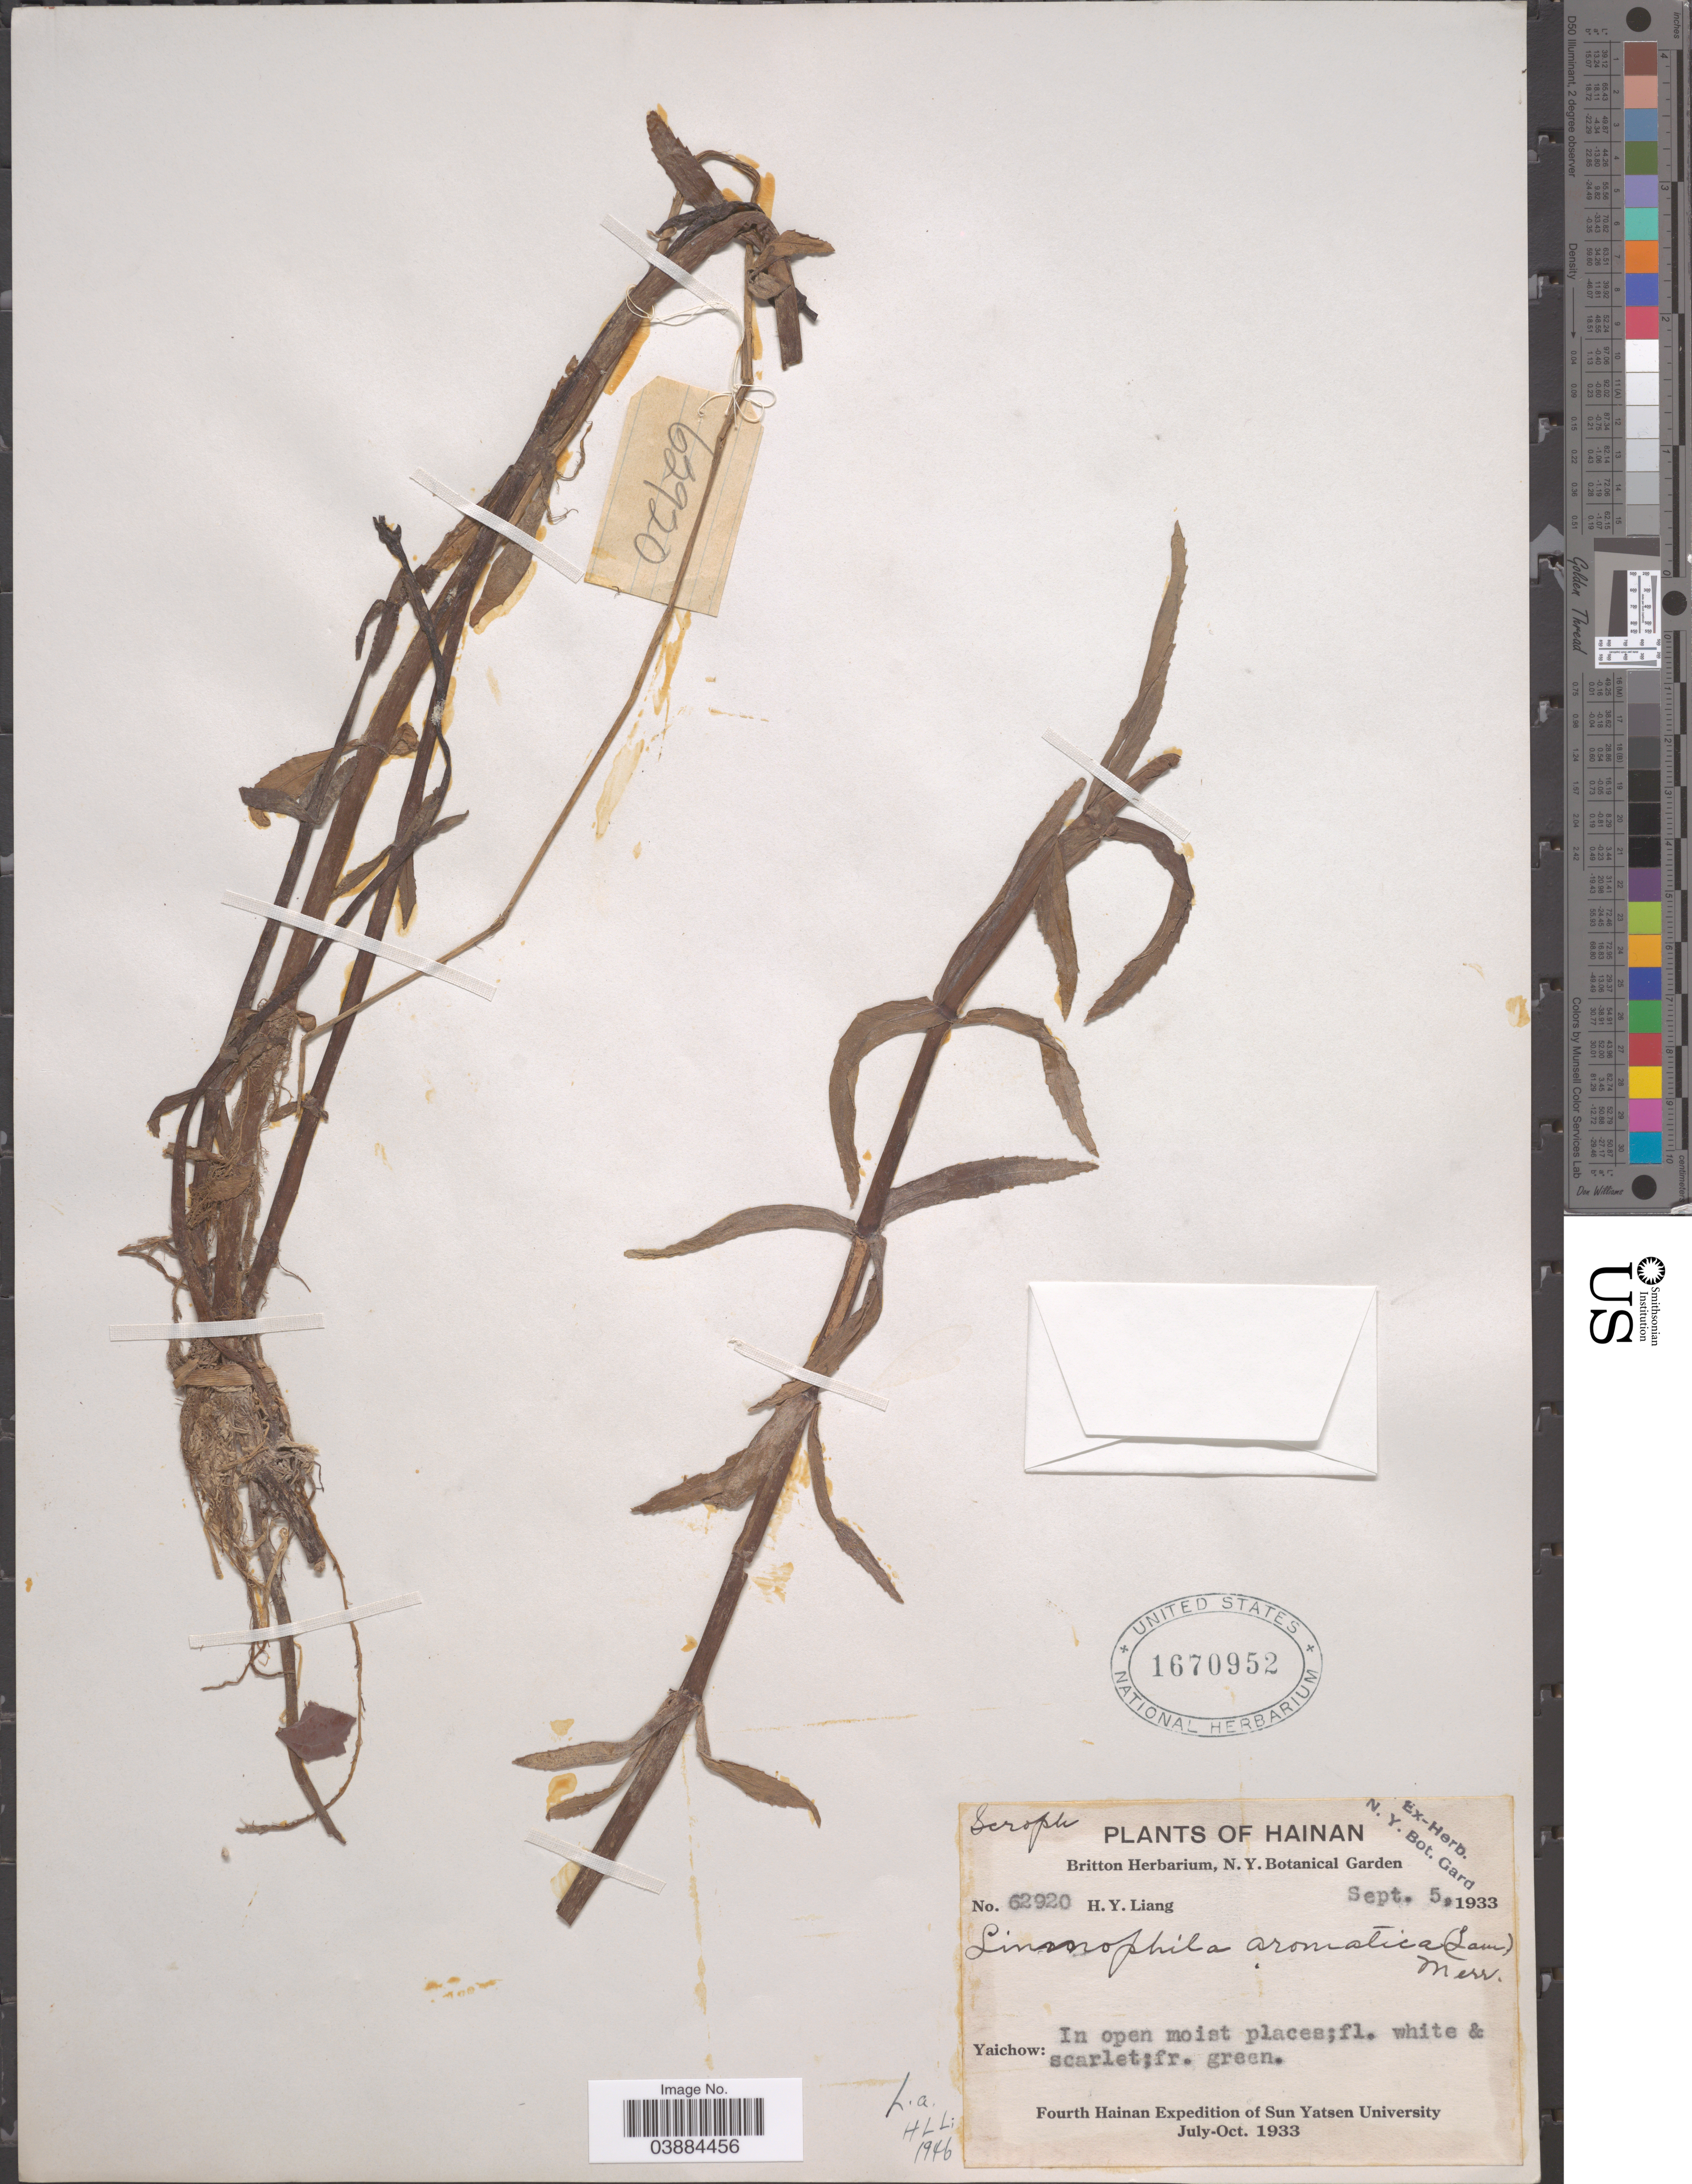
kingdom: Plantae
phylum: Tracheophyta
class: Magnoliopsida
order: Lamiales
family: Plantaginaceae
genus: Limnophila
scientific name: Limnophila aromatica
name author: (Lam.) Merr.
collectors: H. Y. Liang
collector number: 62920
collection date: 1933-09-05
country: China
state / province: Hainan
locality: Yaichow.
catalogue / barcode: US 1670952